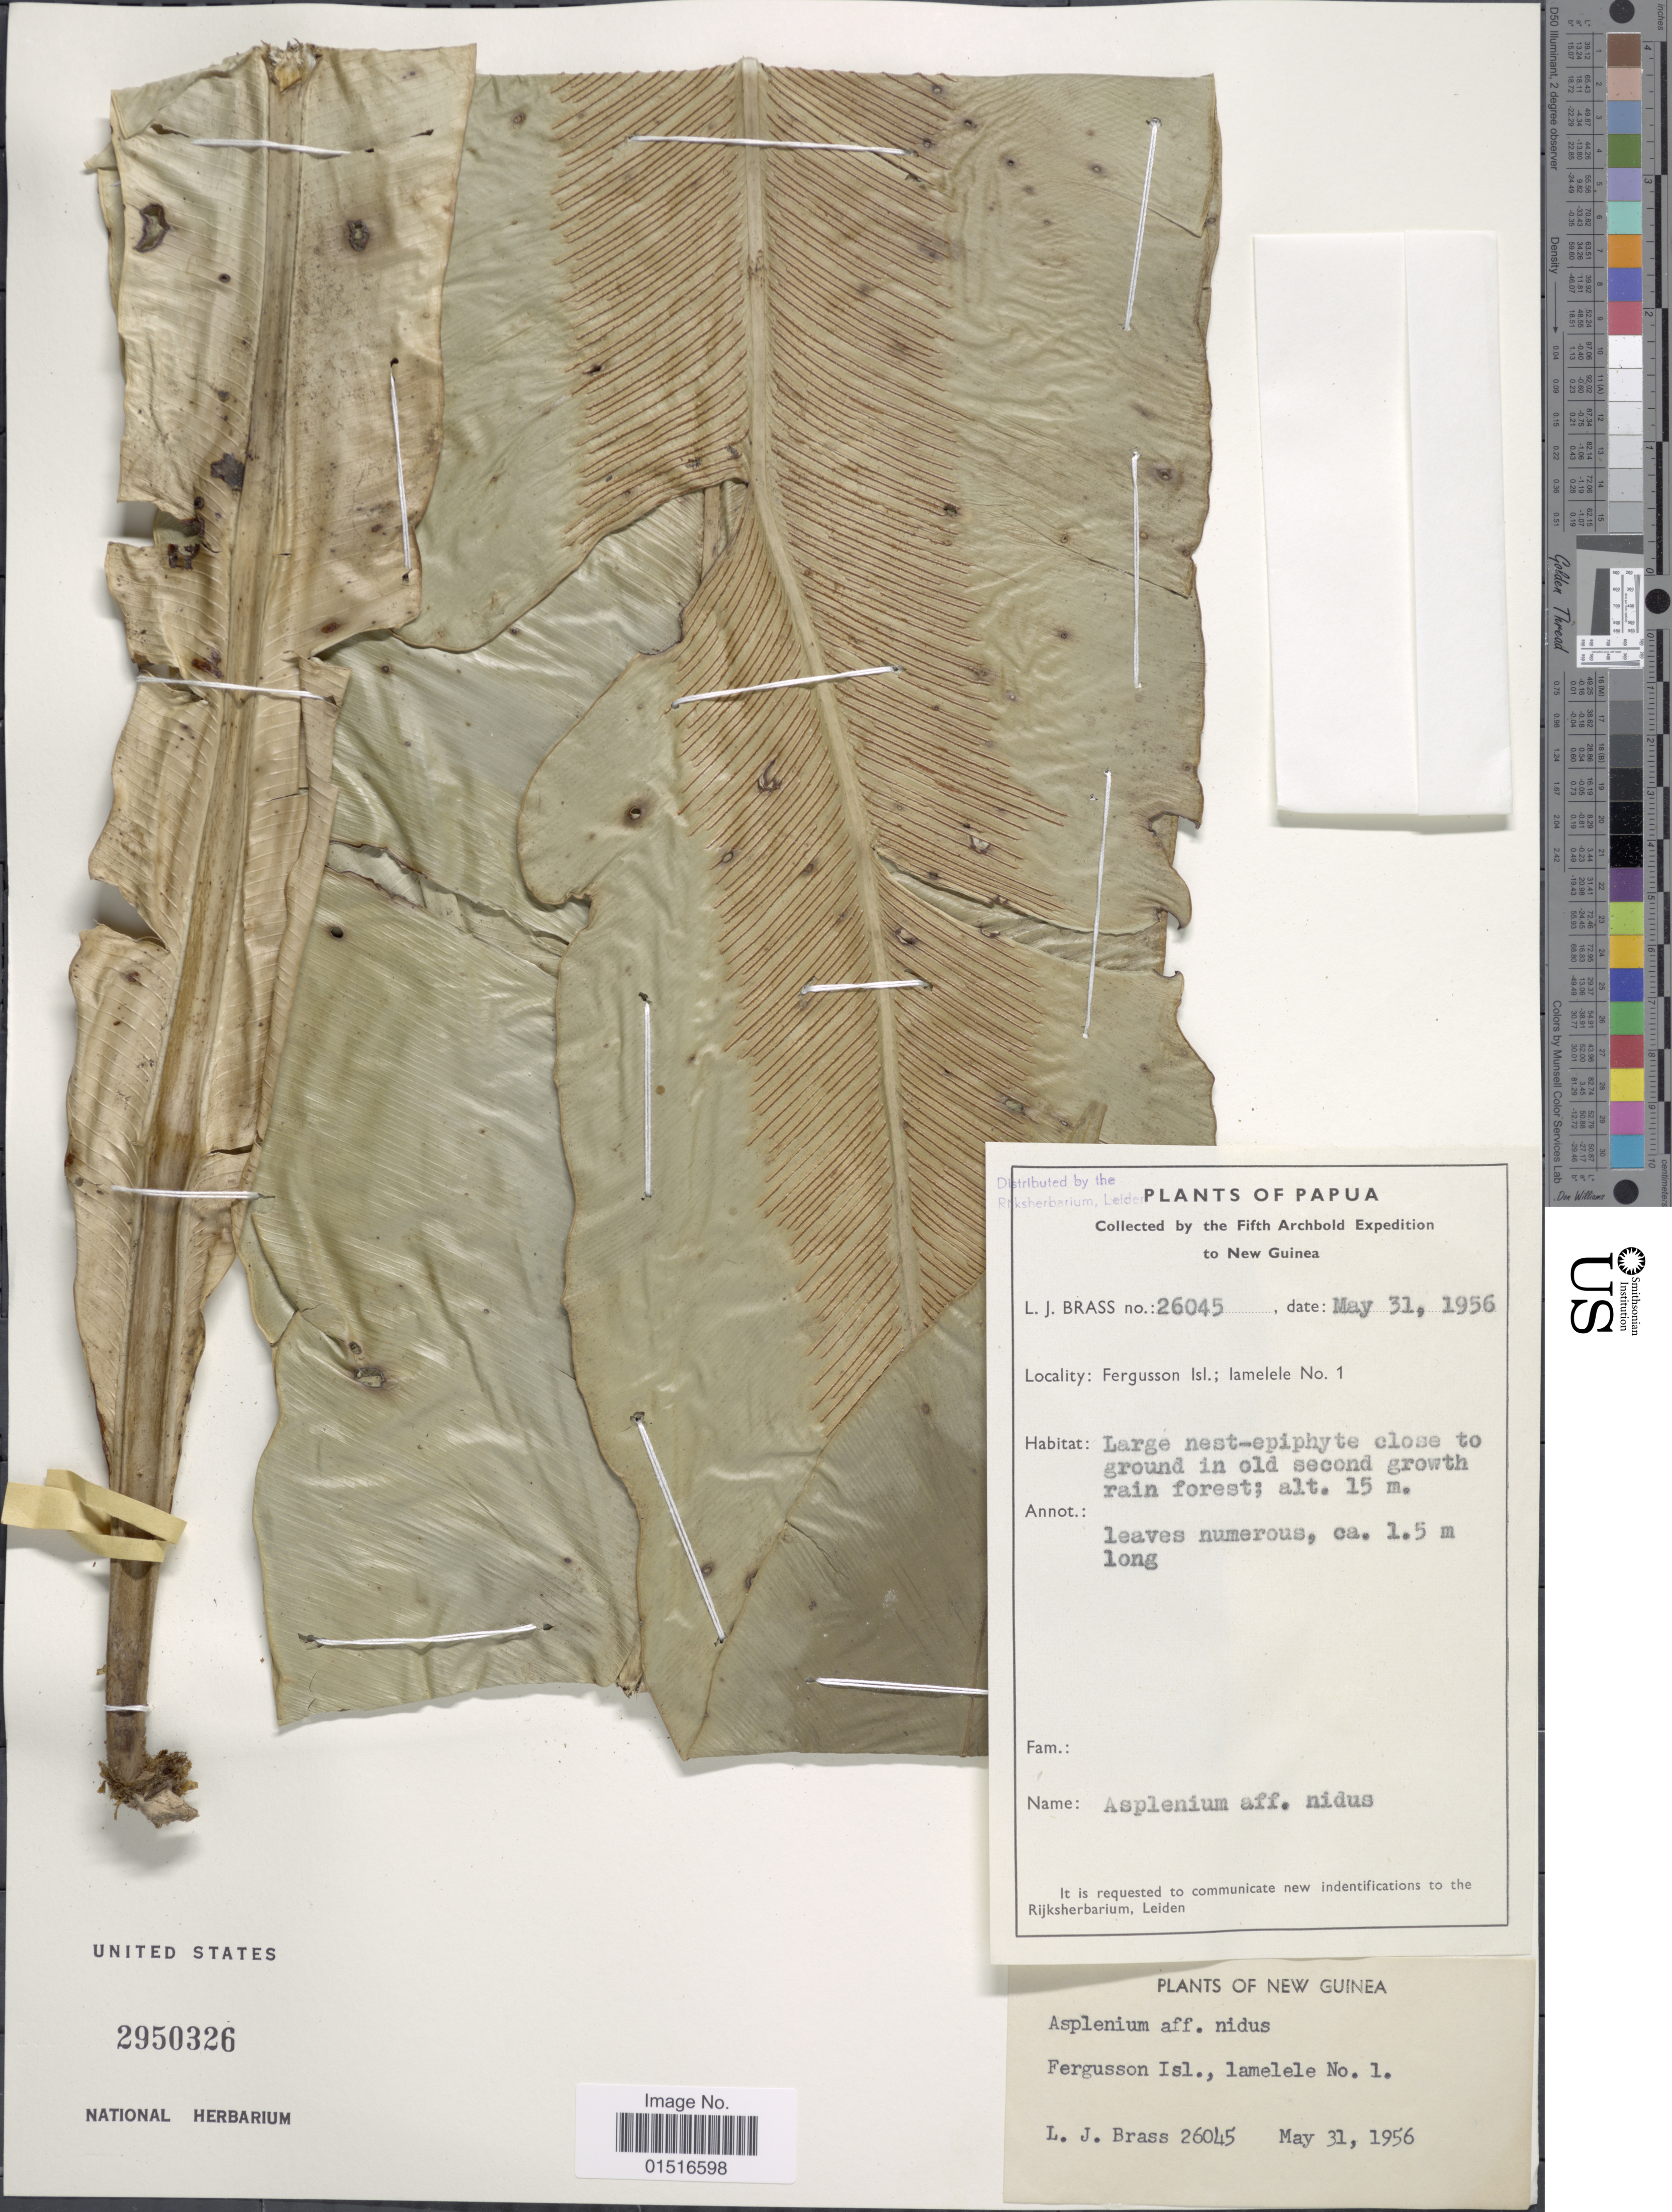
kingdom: Plantae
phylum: Tracheophyta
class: Polypodiopsida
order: Polypodiales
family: Aspleniaceae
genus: Asplenium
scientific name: Asplenium nidus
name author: L.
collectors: L. J. Brass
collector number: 26045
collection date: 1956-05-31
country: Papua New Guinea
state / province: Milne Bay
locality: Papua, Fergusson Isl.; Iamelele No. 1, New Guinea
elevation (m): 15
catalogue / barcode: US 2950326